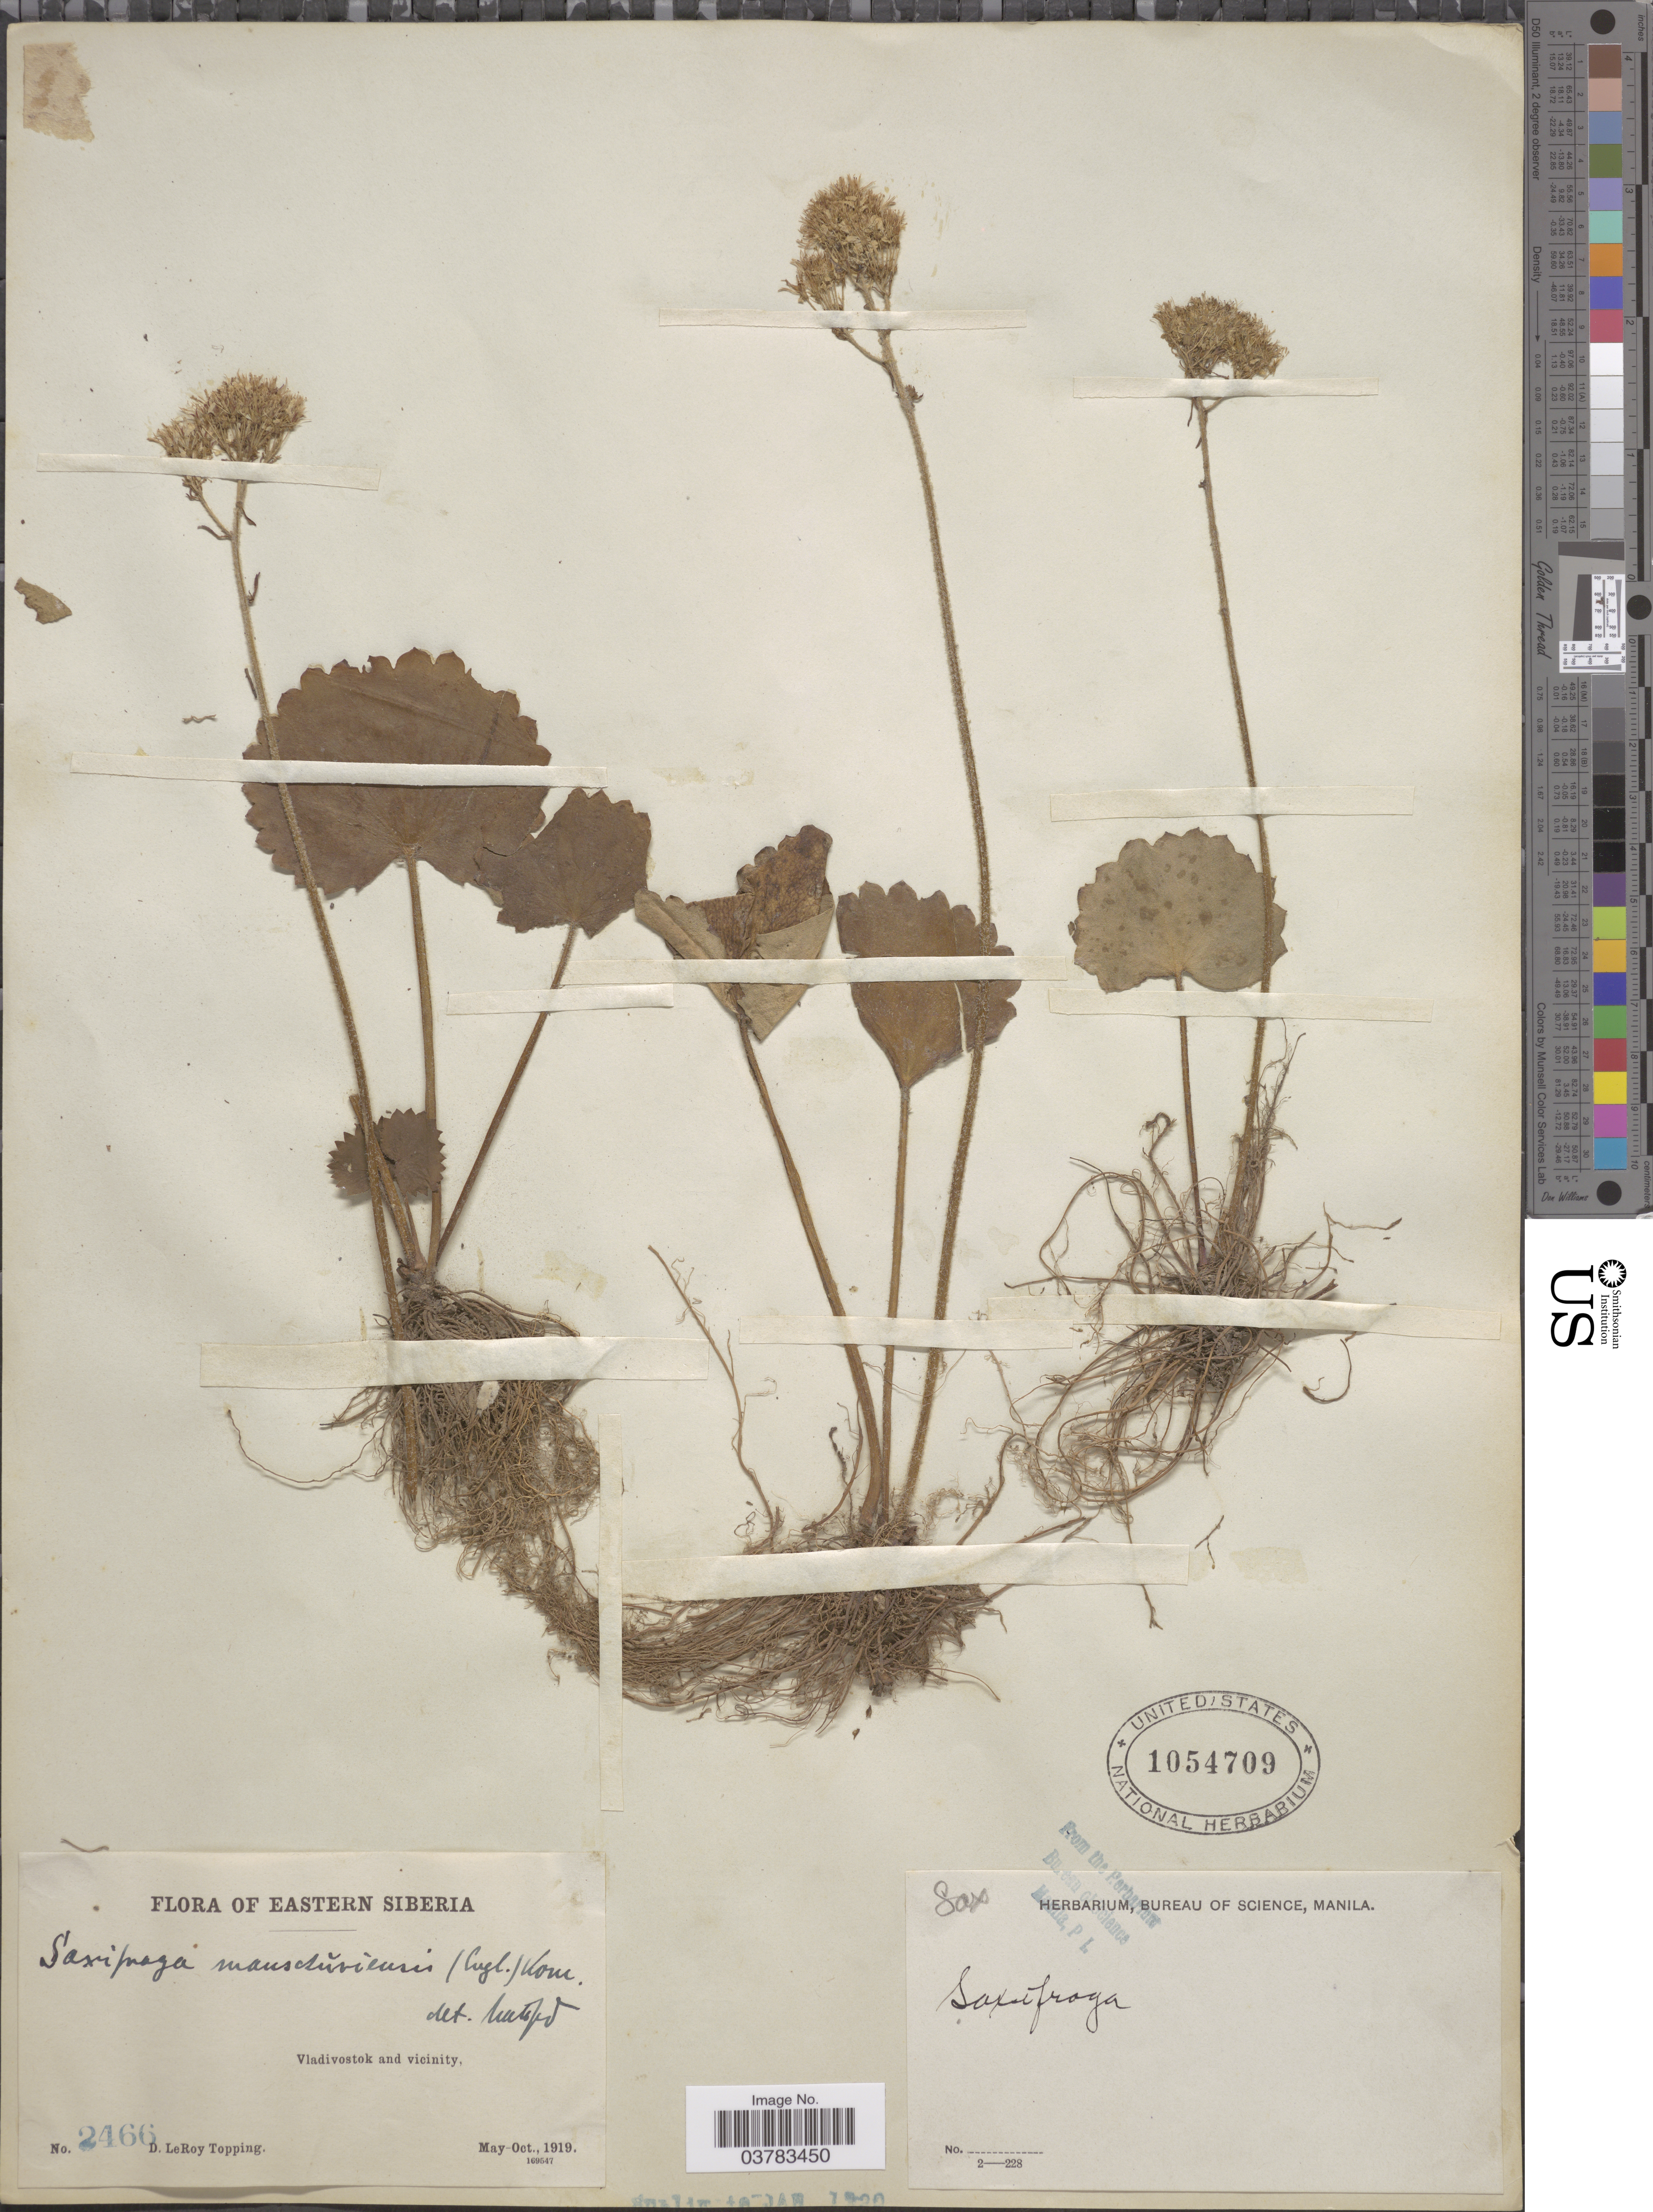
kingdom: Plantae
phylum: Tracheophyta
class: Magnoliopsida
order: Saxifragales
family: Saxifragaceae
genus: Micranthes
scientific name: Micranthes manchuriensis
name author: (Engl.) Gornall & H. Ohba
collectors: D. L. Topping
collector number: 2466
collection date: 1919-05/1919-10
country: Russian Federation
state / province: Primorsky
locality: Eastern Siberia. Vladivostok and vicinity.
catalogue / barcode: US 1054709